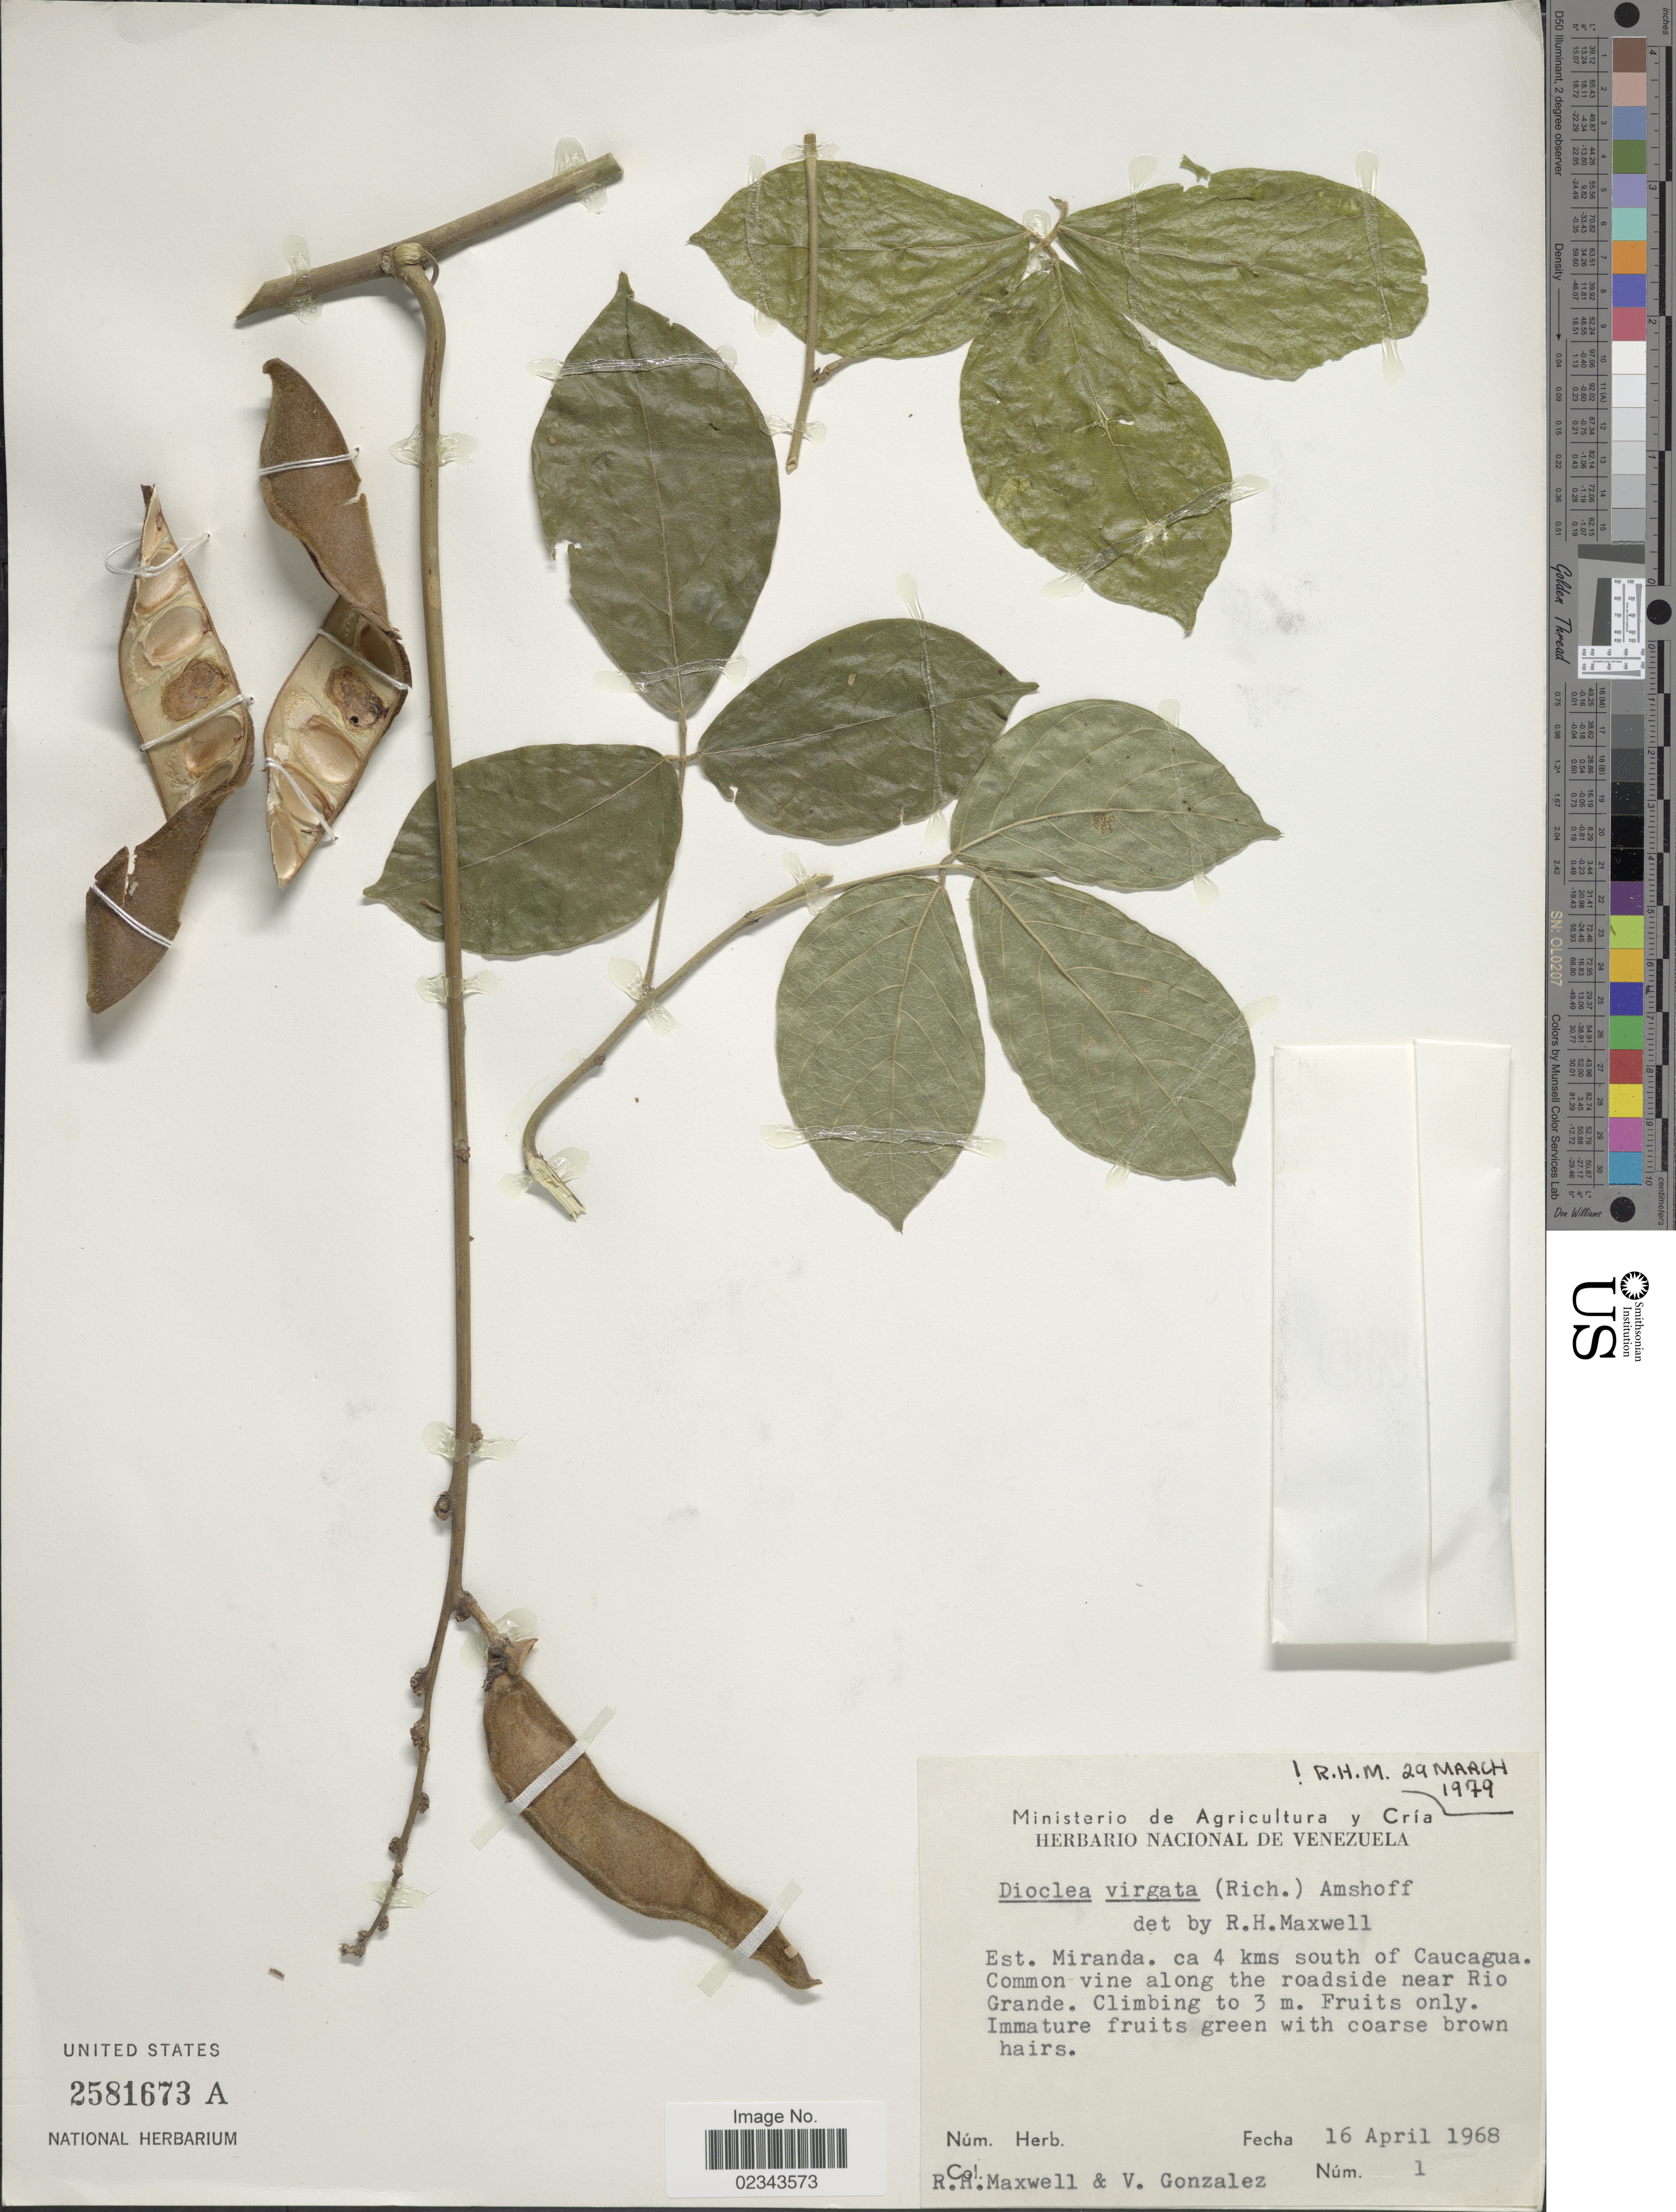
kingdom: Plantae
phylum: Tracheophyta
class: Magnoliopsida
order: Fabales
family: Fabaceae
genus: Dioclea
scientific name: Dioclea virgata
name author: (Rich.) Amshoff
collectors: R. Maxwell & V. Gonzalez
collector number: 1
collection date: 1968-04-16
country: Venezuela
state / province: Miranda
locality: Ca 4 kms south of Caucagua, common vine along the roadside near Rio Grande.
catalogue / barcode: US 2581673A